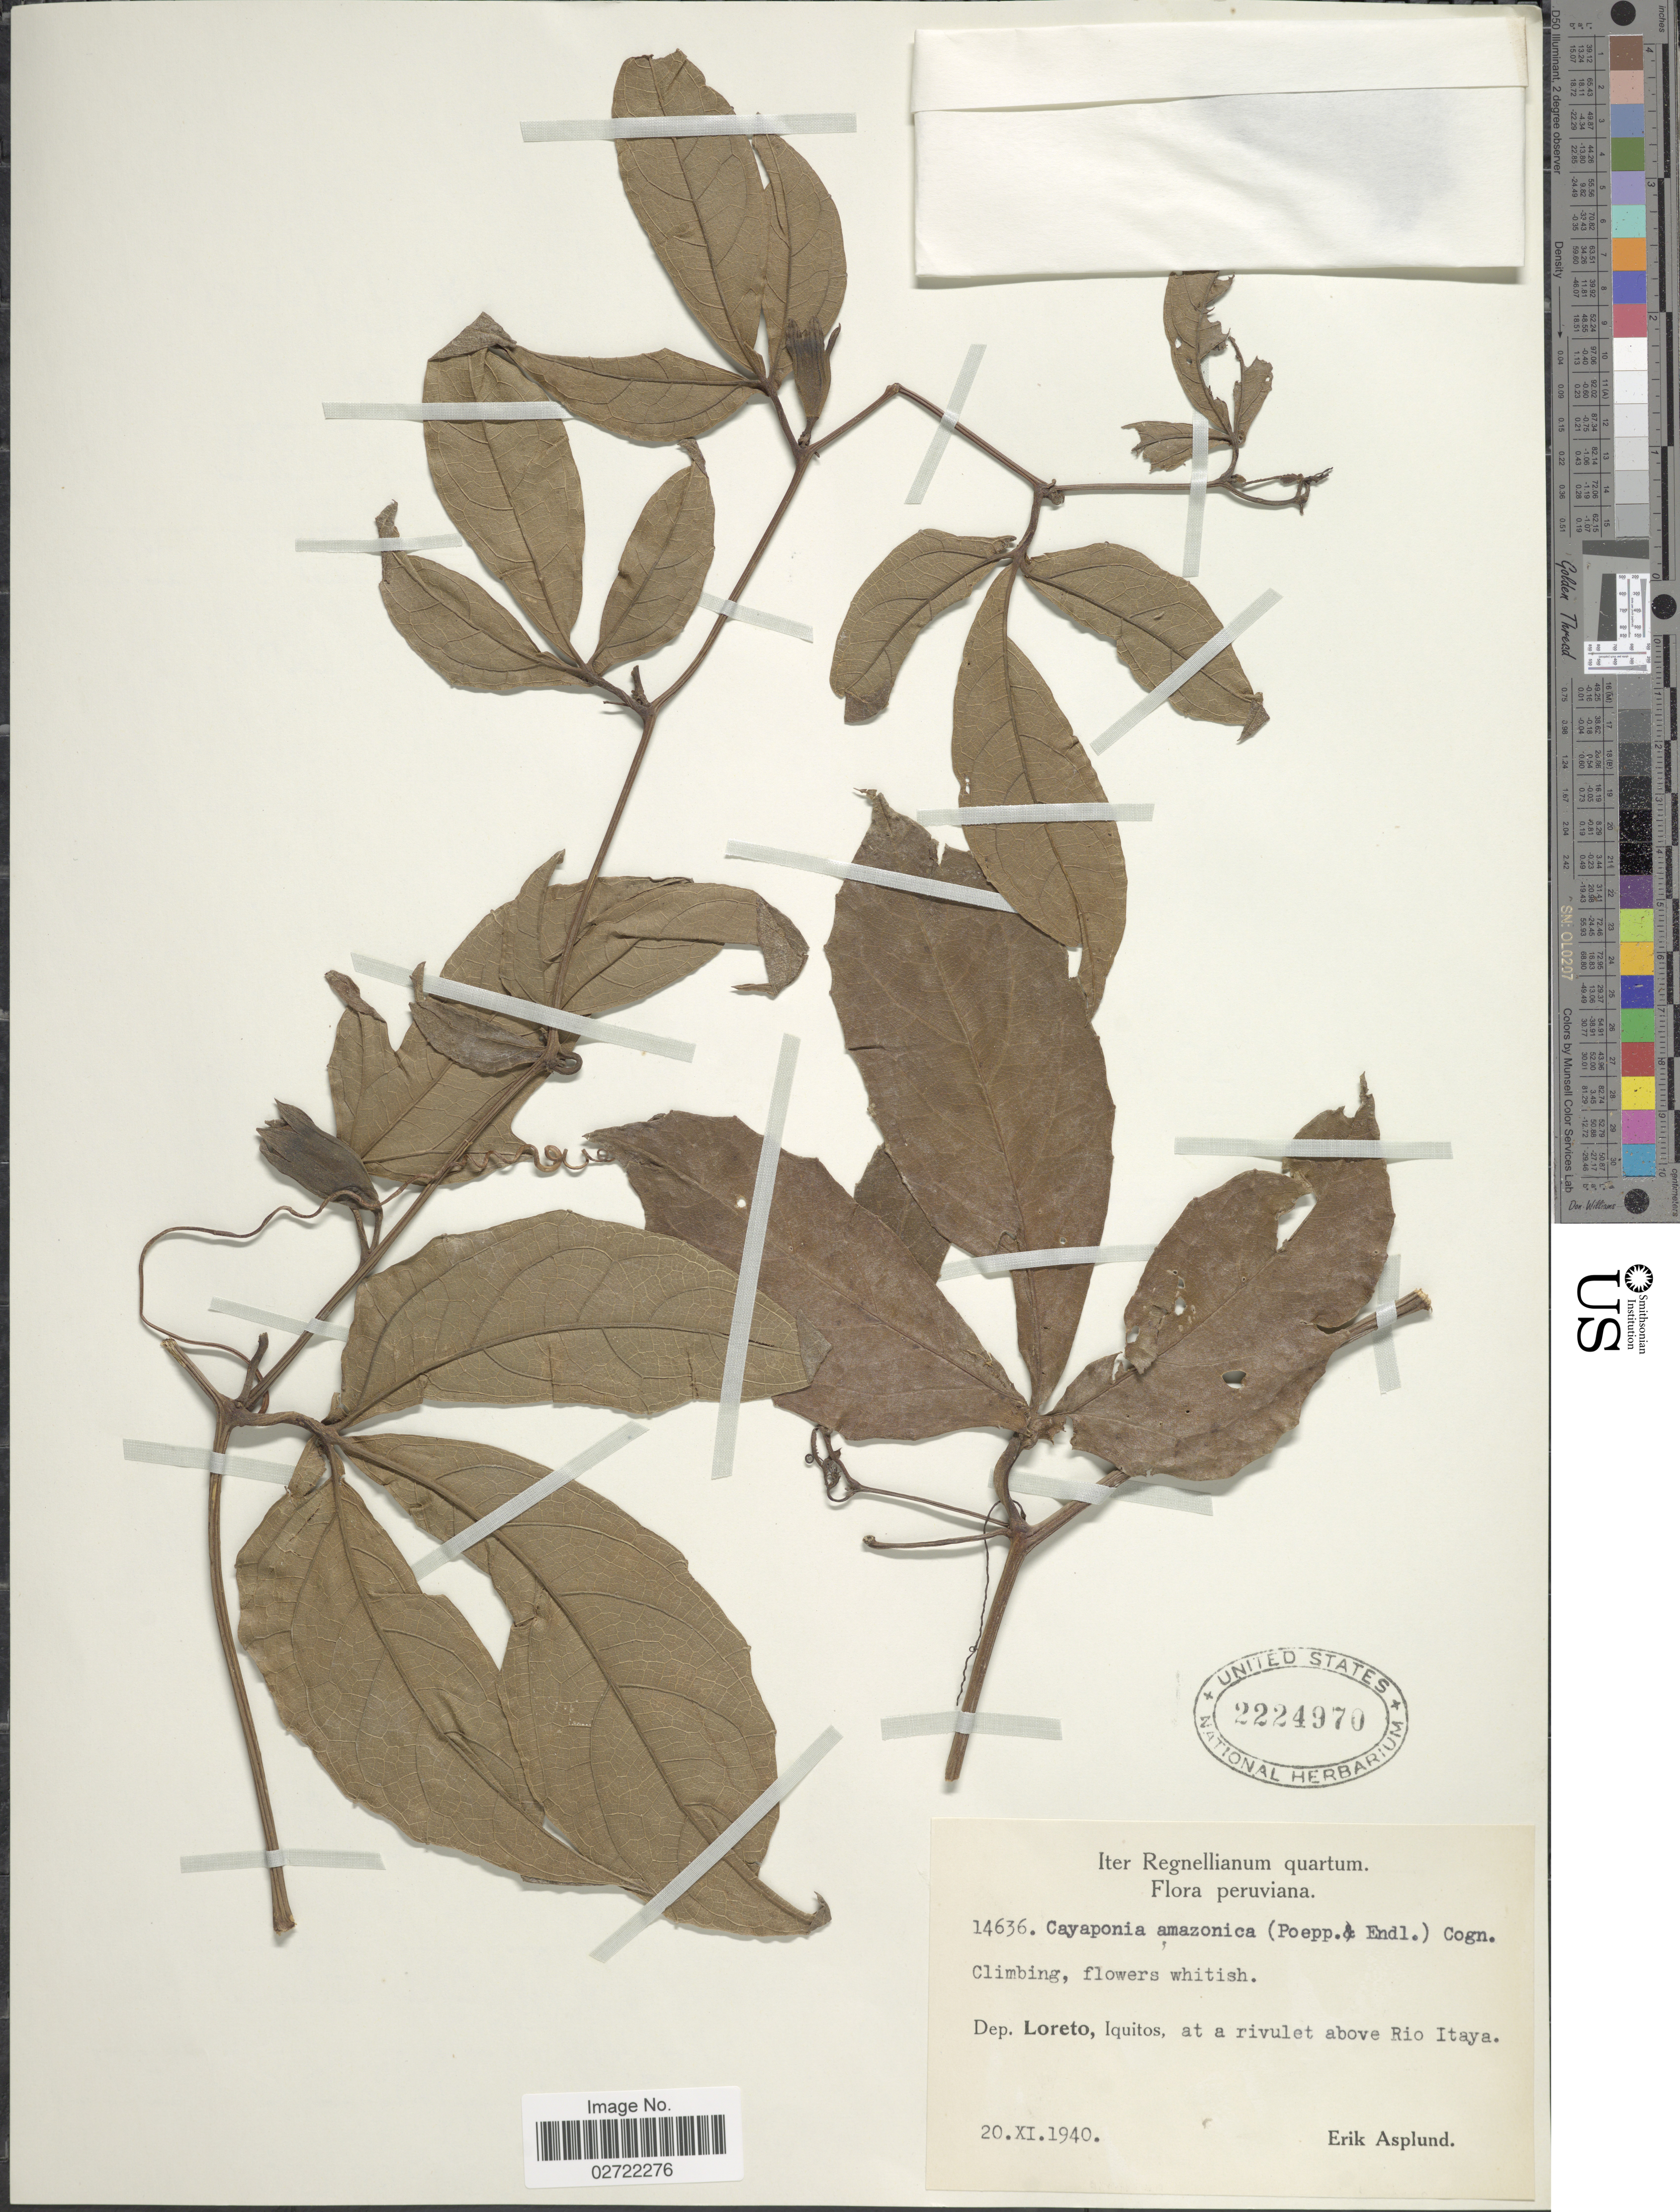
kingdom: Plantae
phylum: Tracheophyta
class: Magnoliopsida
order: Cucurbitales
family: Cucurbitaceae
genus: Cayaponia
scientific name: Cayaponia amazonica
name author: (Poepp. & Endl.) Cogn.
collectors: E. Asplund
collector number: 14636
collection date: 1940-11-20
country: Peru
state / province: Loreto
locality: Dep. Loreto, Iquitos, at a rivulet above Rio Itaya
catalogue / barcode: US 2224970